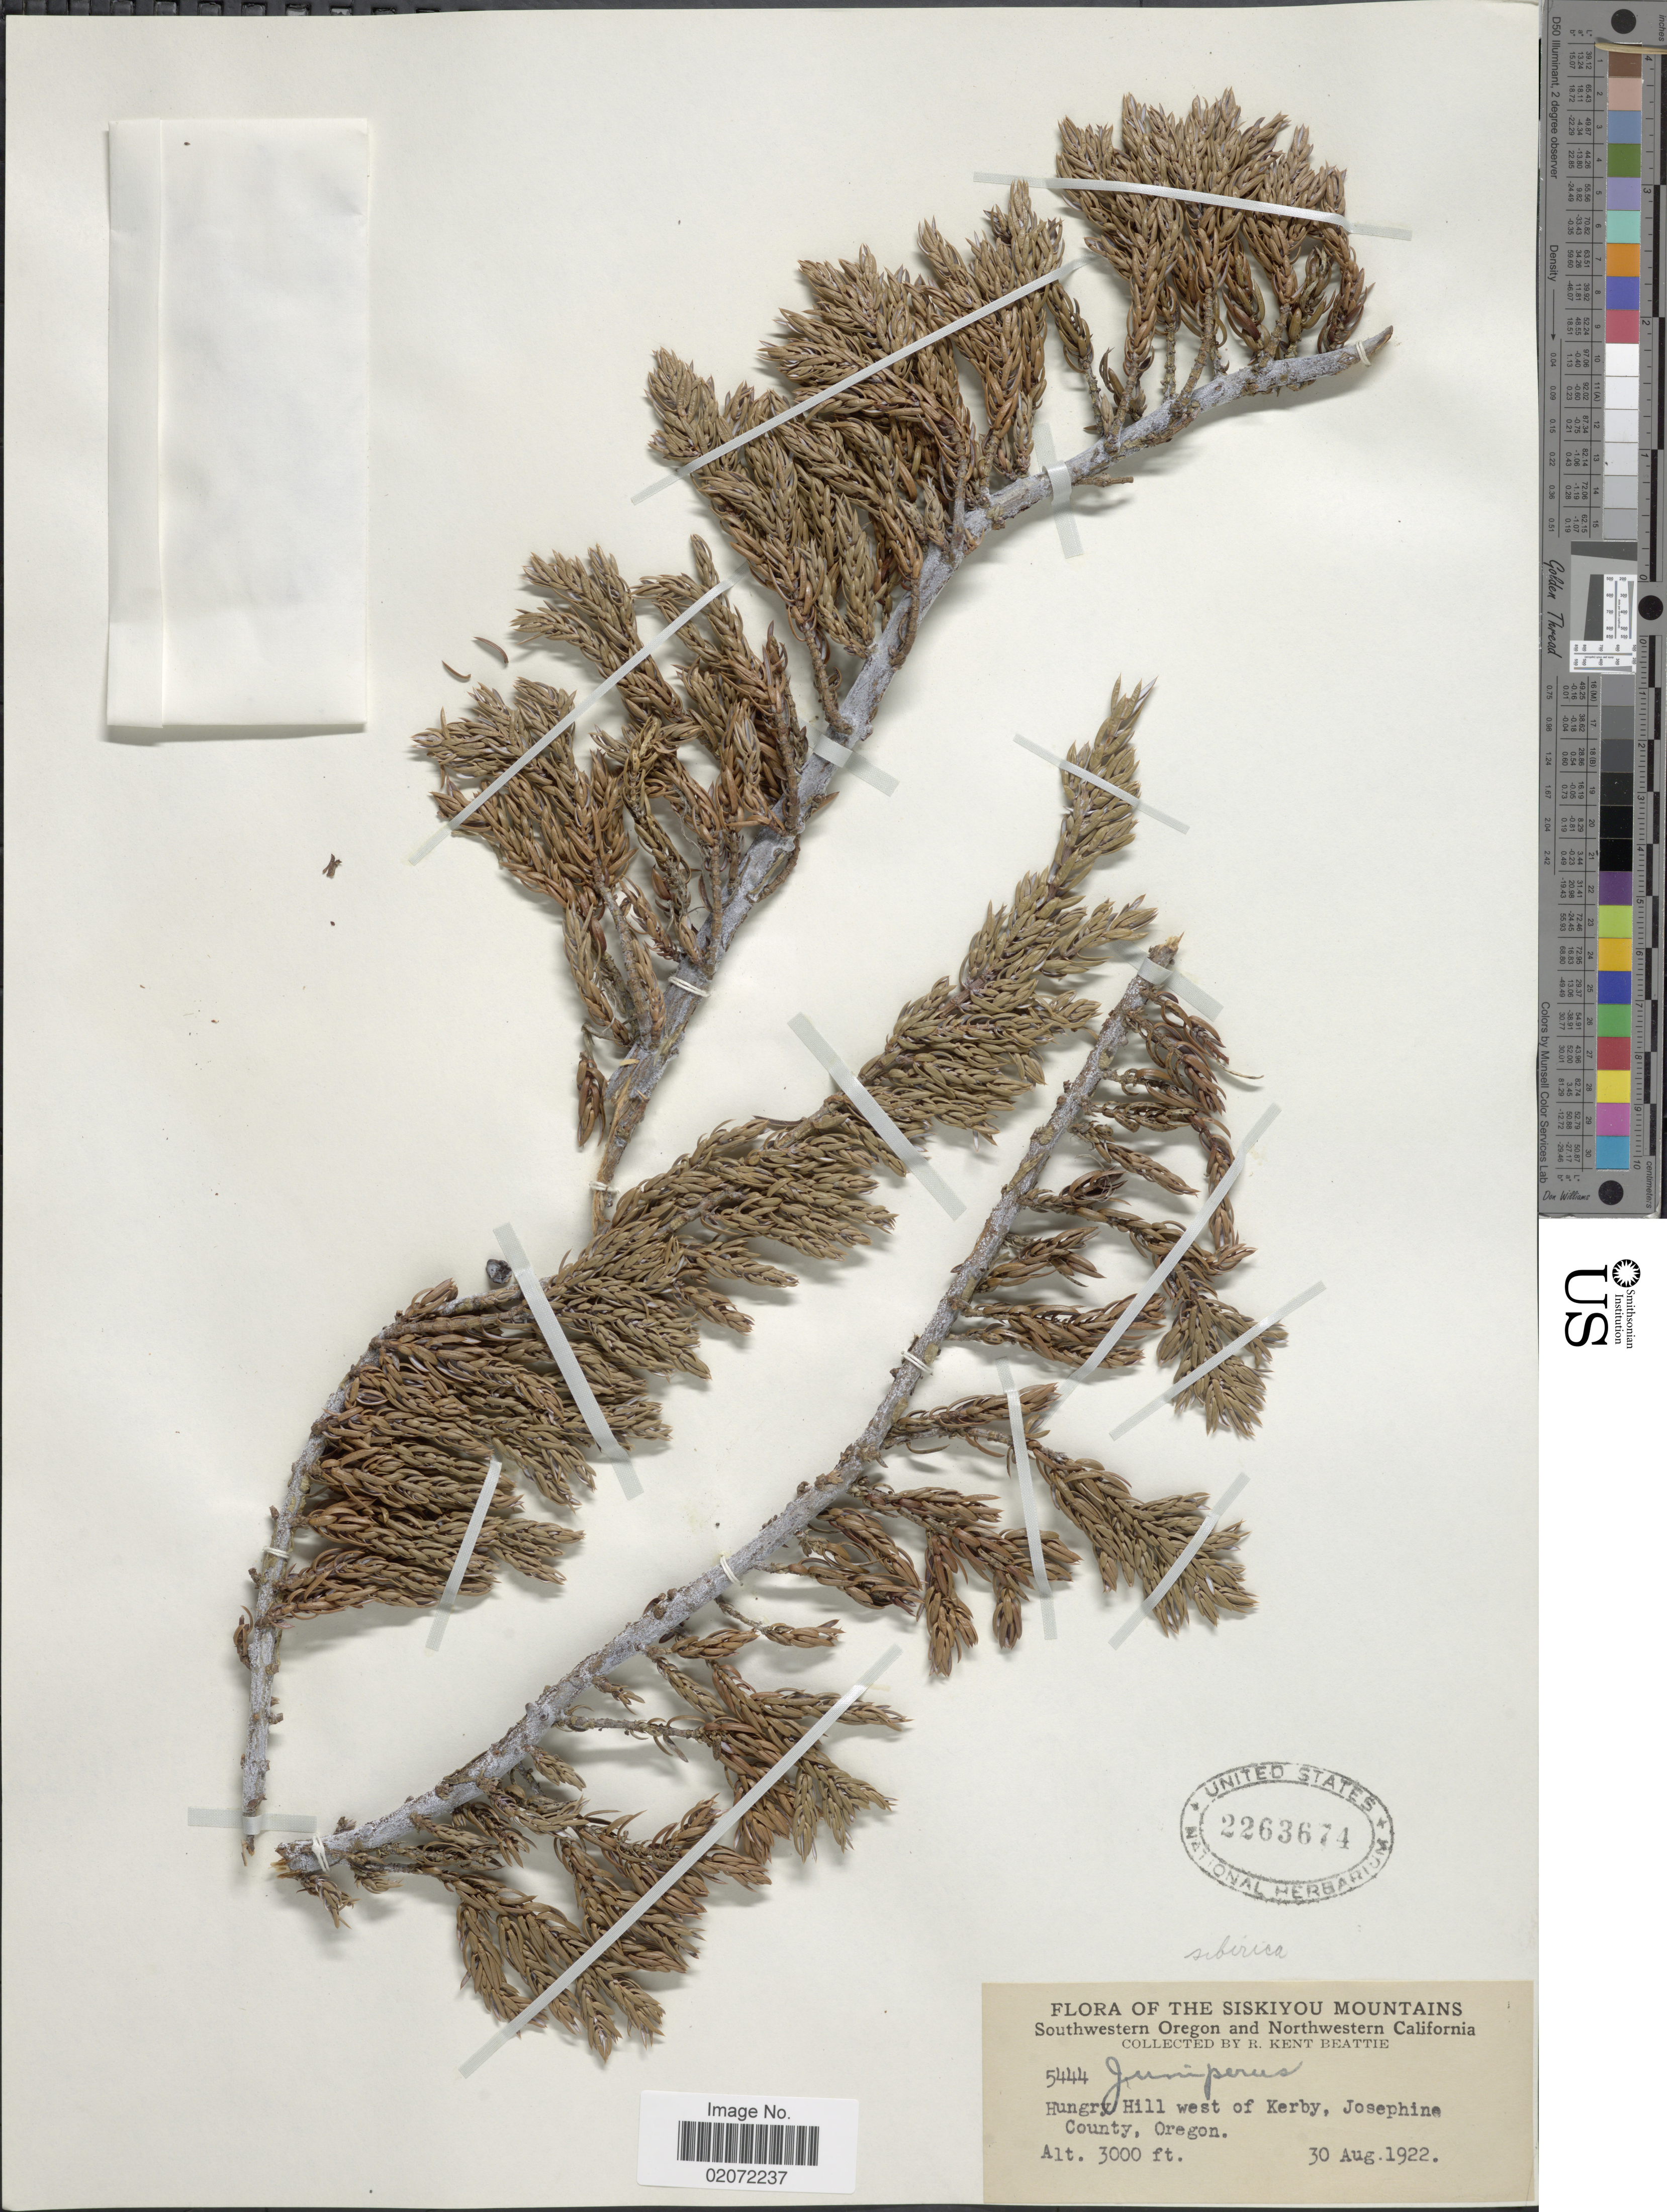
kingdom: Plantae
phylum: Tracheophyta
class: Pinopsida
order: Pinales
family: Cupressaceae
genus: Juniperus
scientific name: Juniperus sp.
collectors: R. K. Beattie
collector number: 5444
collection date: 1922-08-30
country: United States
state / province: Oregon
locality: Siskiyou Mountains, Southwestern Oregon. Hungry Hill west of Kerby, Josephine County, Oregon.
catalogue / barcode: US 2263674